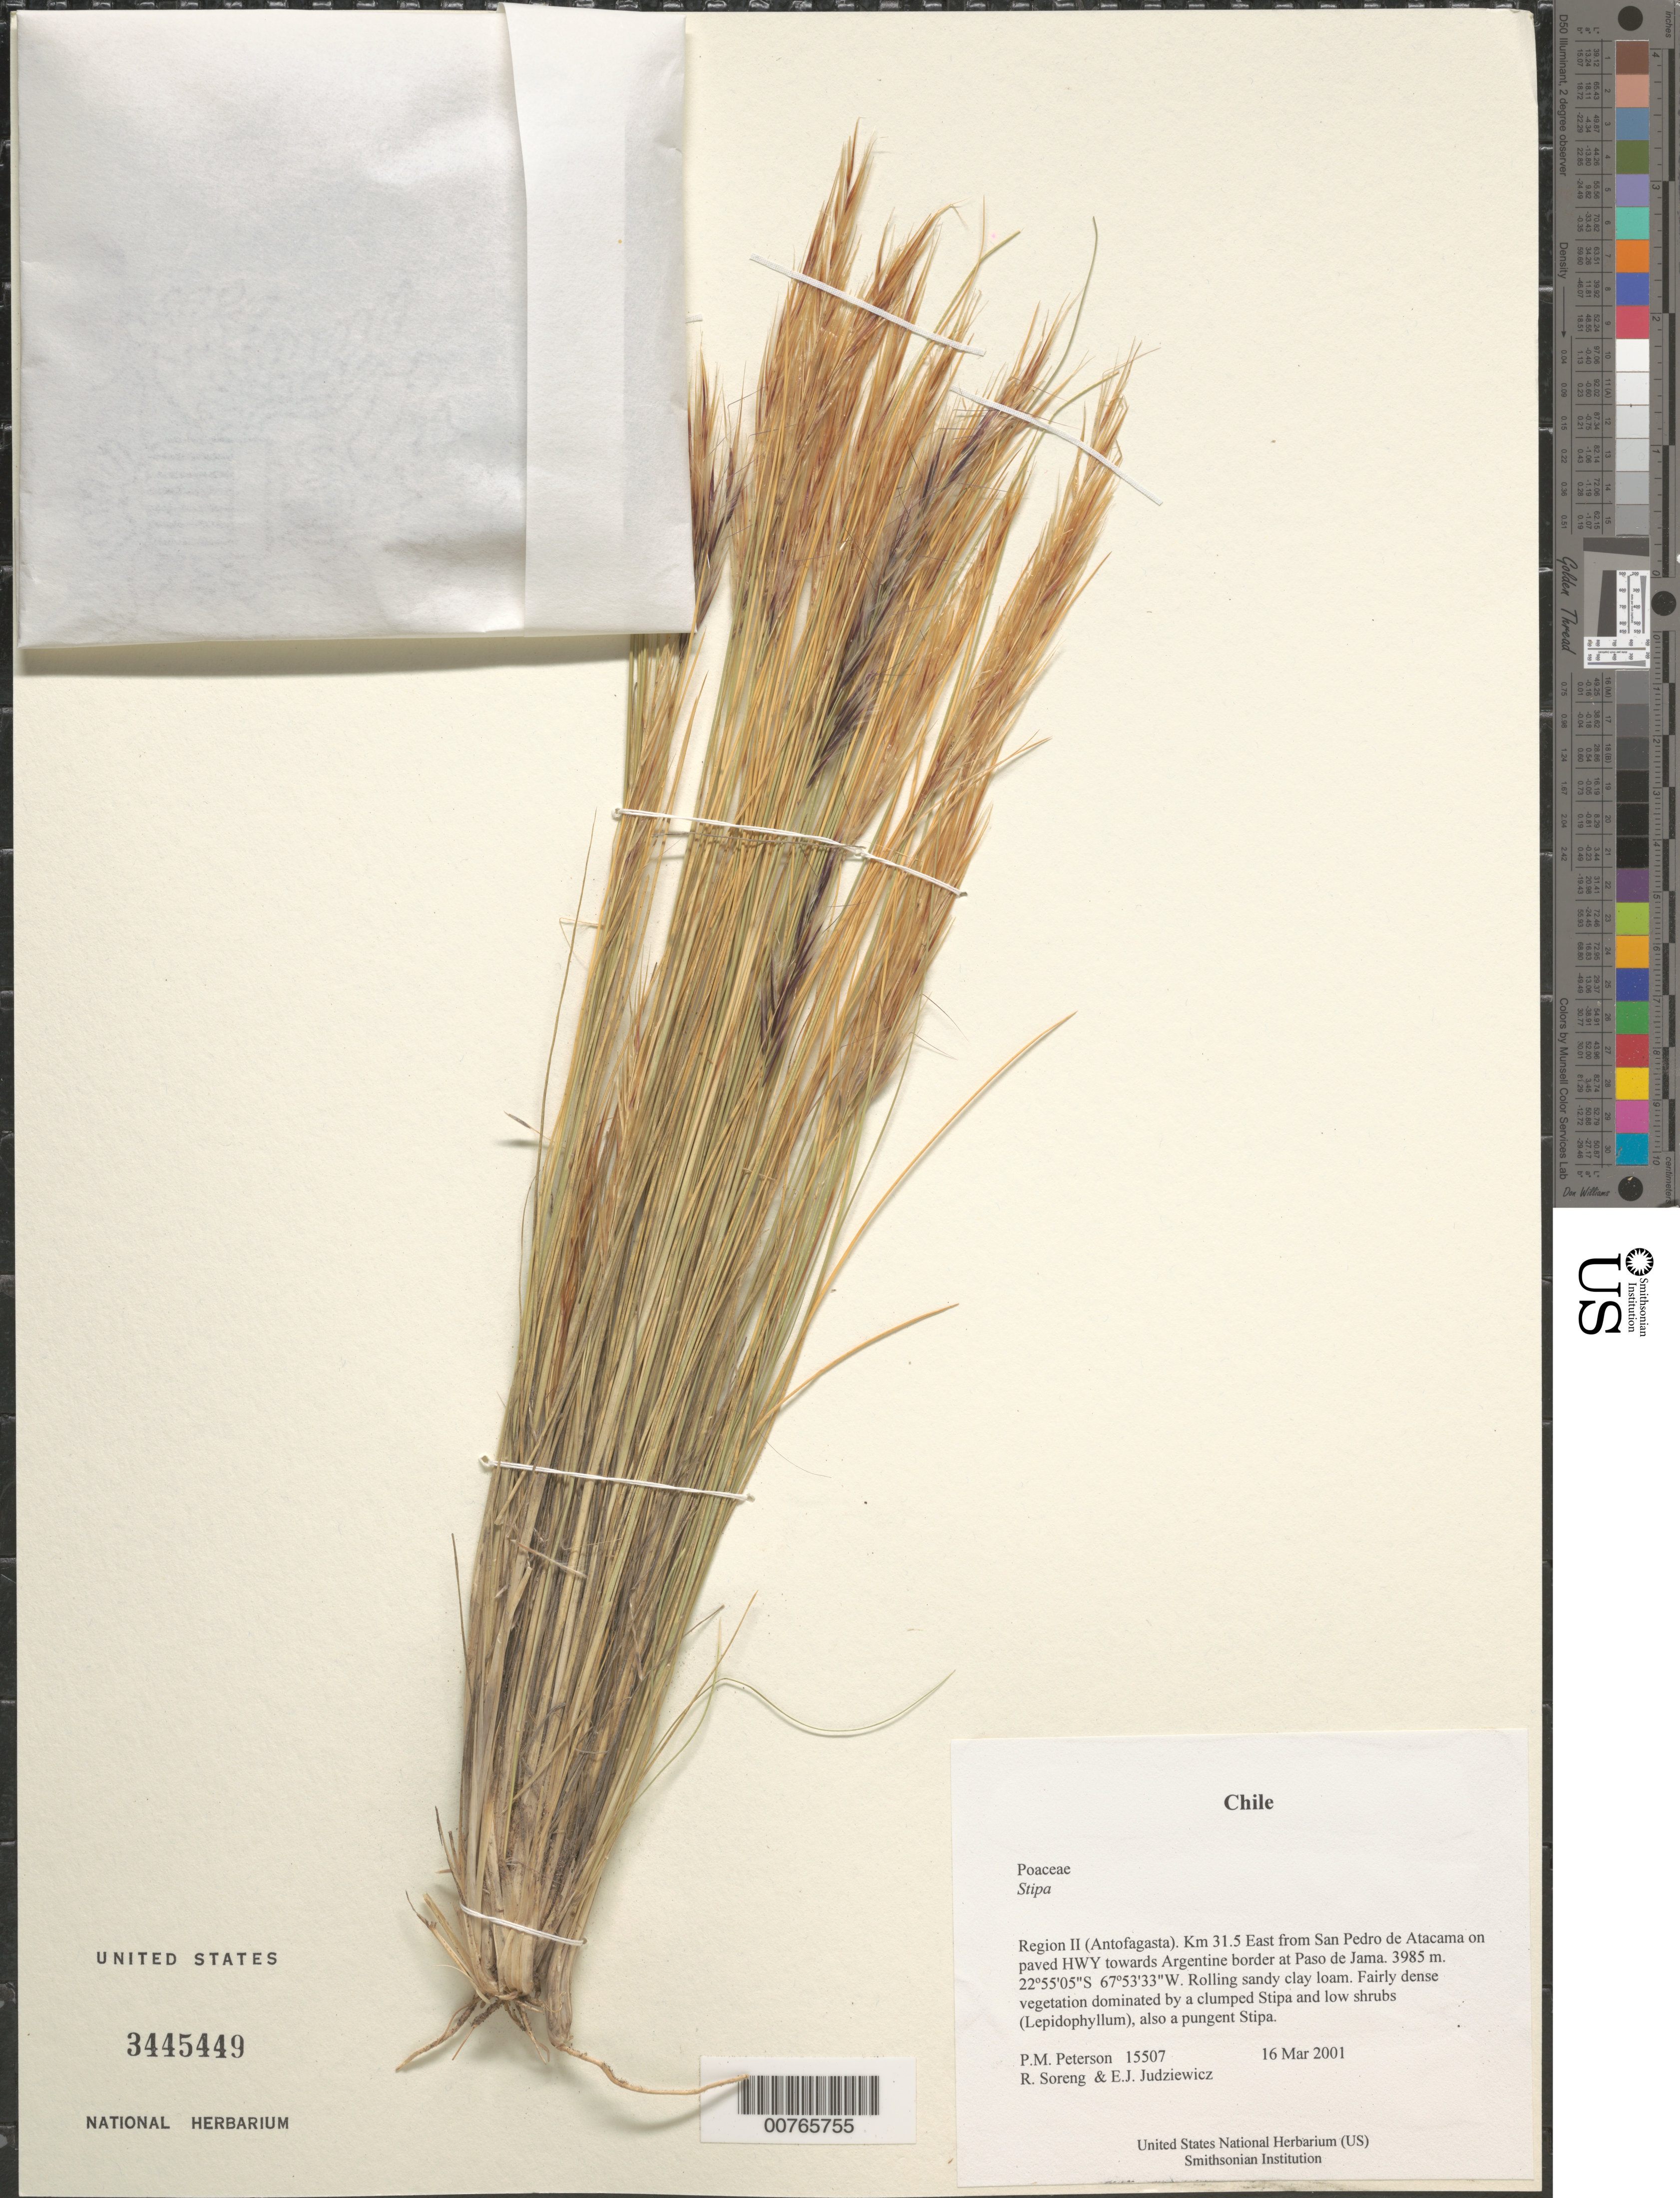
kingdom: Plantae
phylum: Tracheophyta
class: Liliopsida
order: Poales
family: Poaceae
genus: Stipa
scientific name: Stipa sp.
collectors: P. M. Peterson, R. J. Soreng & E. J. Judziewicz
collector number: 15507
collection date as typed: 16 Mar 2001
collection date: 2001-03-16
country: Chile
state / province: Antofagasta (II)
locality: Km 31.5 East from San Pedro de Atacama on paved HWY towards Argentine border at Paso de Jama.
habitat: Rolling sandy clay loam.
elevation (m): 3985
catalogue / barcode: US 3445449